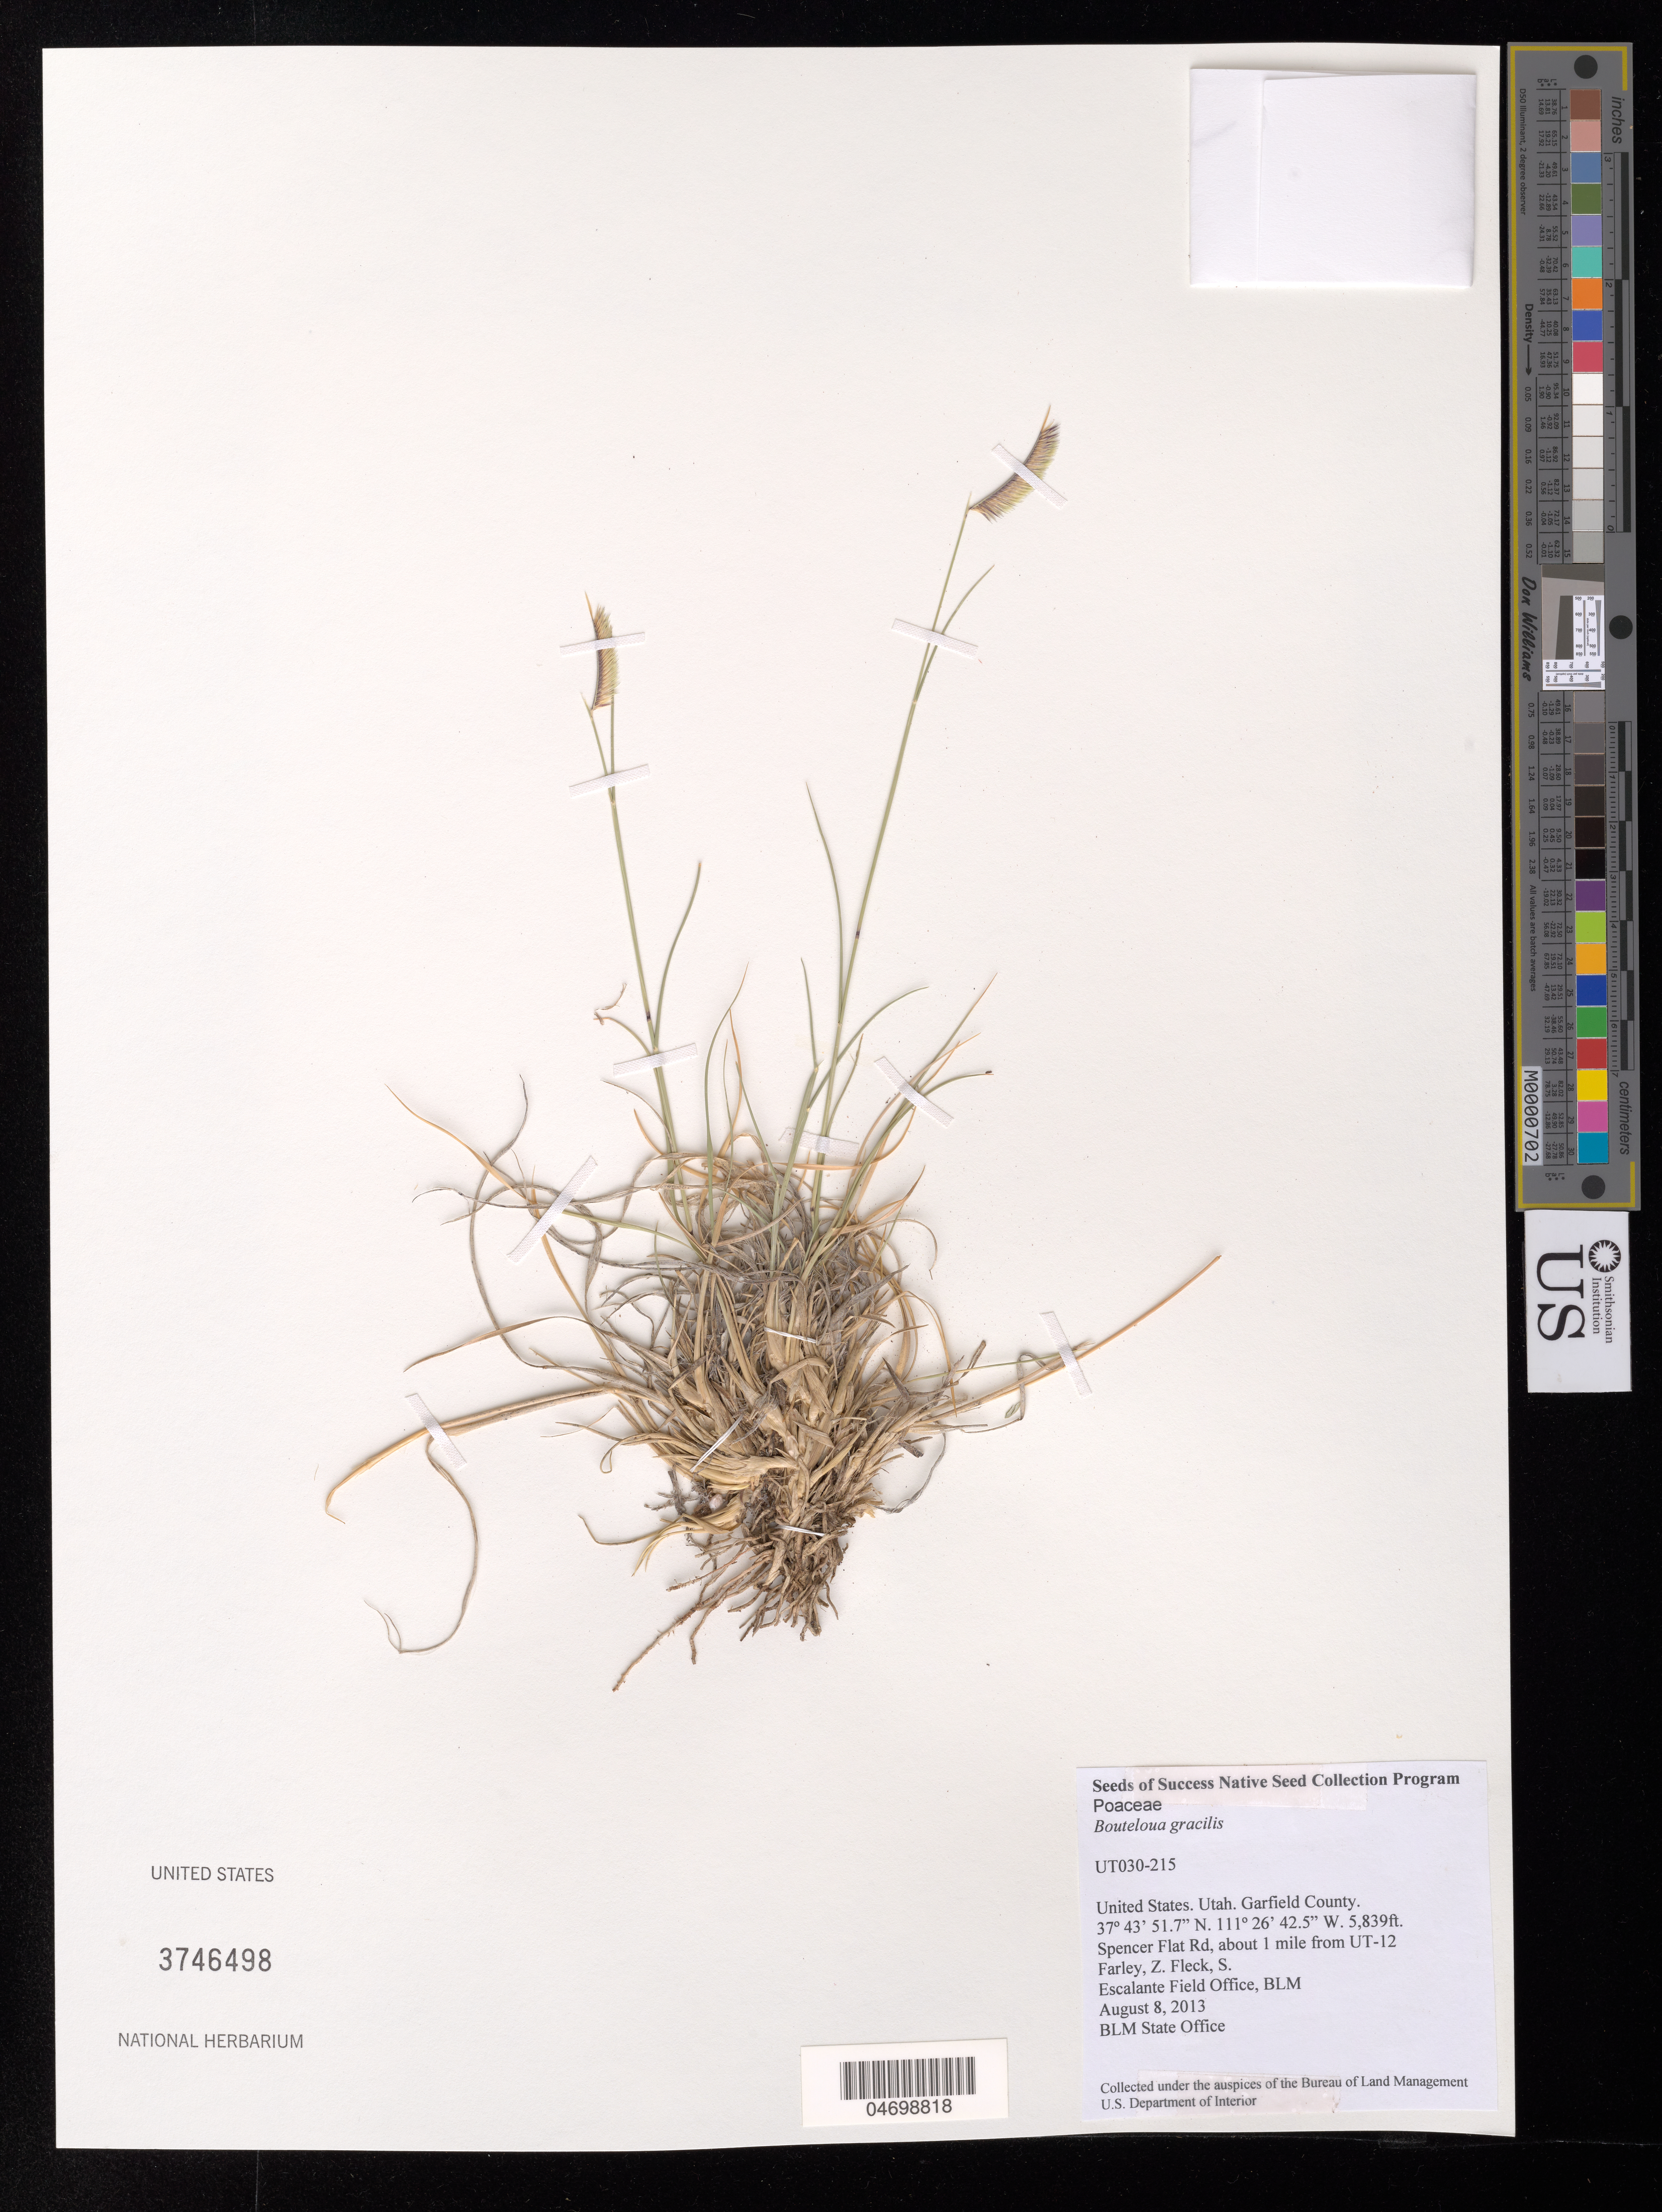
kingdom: Plantae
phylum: Tracheophyta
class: Liliopsida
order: Poales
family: Poaceae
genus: Bouteloua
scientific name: Bouteloua gracilis (Willd. ex Kunth) Lag. ex Steud. nom. illeg.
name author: (Willd. ex Kunth) Lag. ex Steud.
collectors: Z. Farley & S. Fleck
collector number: UT030-215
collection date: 2013-08-08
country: United States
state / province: Utah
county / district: Garfield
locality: Spencer Flat Rd, 1 mi. from UT-12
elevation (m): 1780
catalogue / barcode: US 3746498